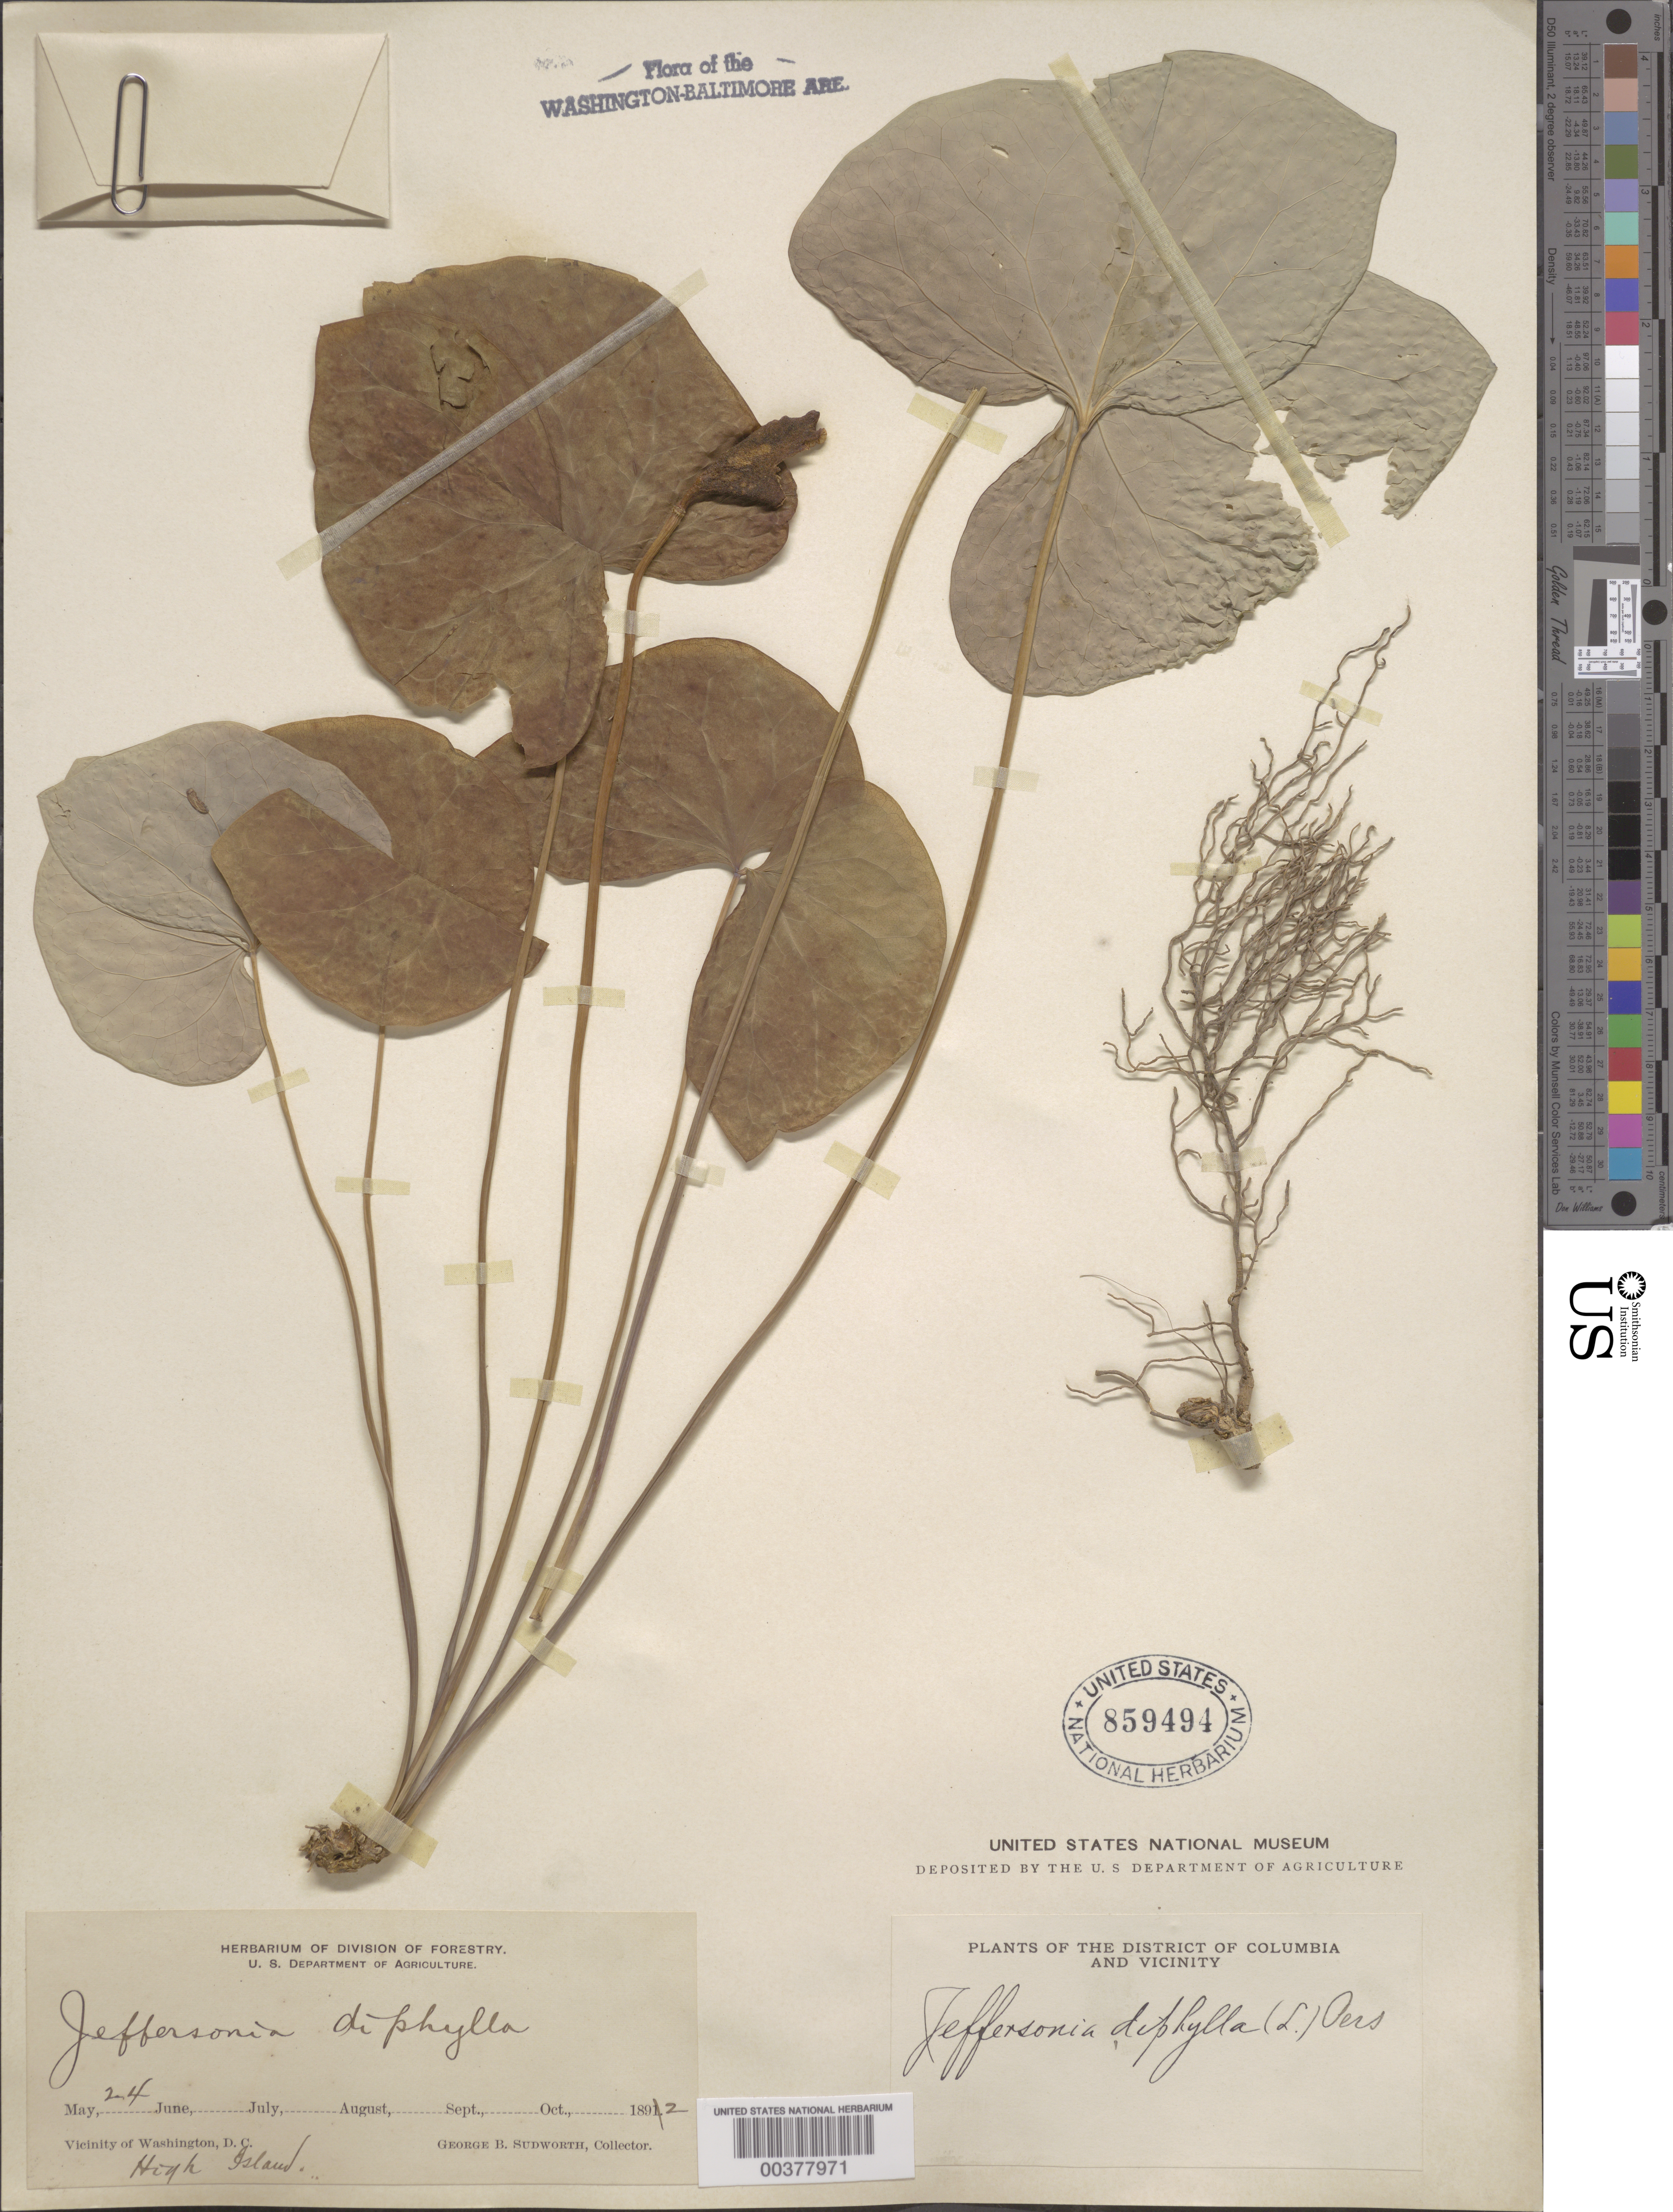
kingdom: Plantae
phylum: Tracheophyta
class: Magnoliopsida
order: Ranunculales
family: Berberidaceae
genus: Jeffersonia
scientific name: Jeffersonia diphylla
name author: (L.) Pers.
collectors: G. B. Sudworth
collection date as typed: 24 May 1892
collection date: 1892-05-24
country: United States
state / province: Maryland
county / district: Montgomery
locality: High Island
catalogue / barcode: US 859494